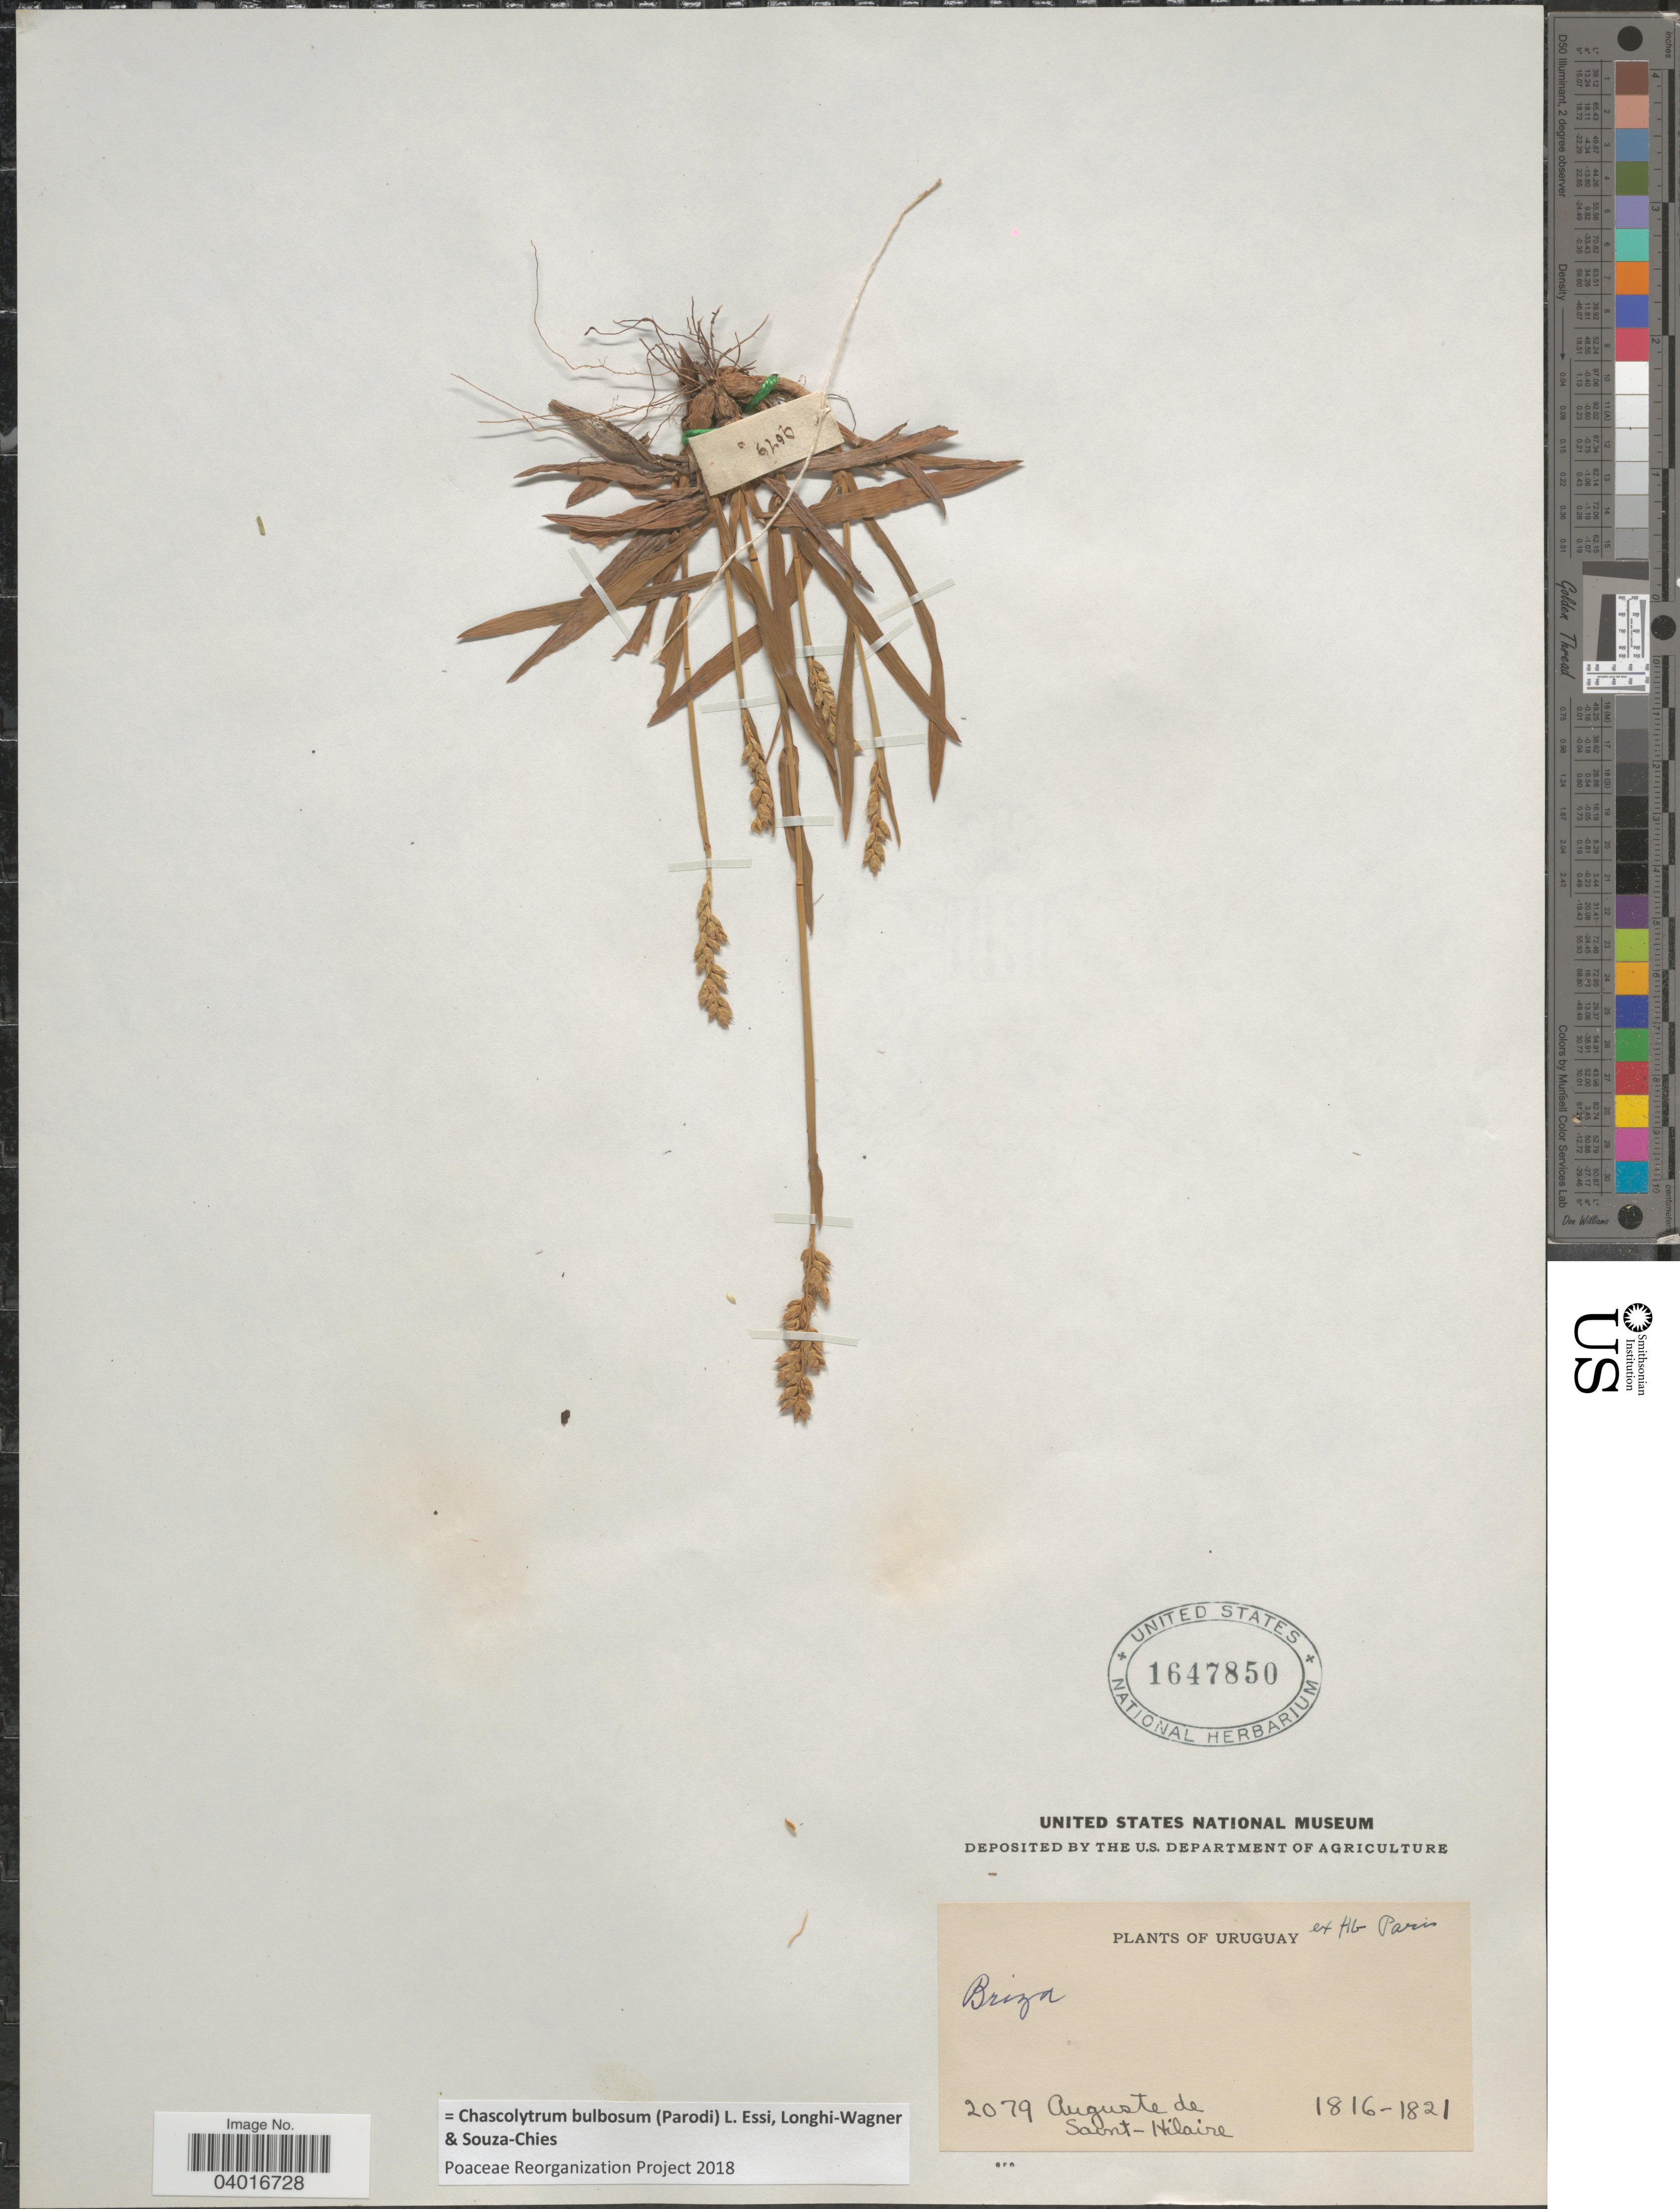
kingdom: Plantae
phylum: Tracheophyta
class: Liliopsida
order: Poales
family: Poaceae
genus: Chascolytrum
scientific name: Chascolytrum bulbosum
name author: (Parodi) L. Essi et al.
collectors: A. F. C. P. de Saint-Hilaire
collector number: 2079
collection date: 1816/1821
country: Uruguay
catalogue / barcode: US 1647850